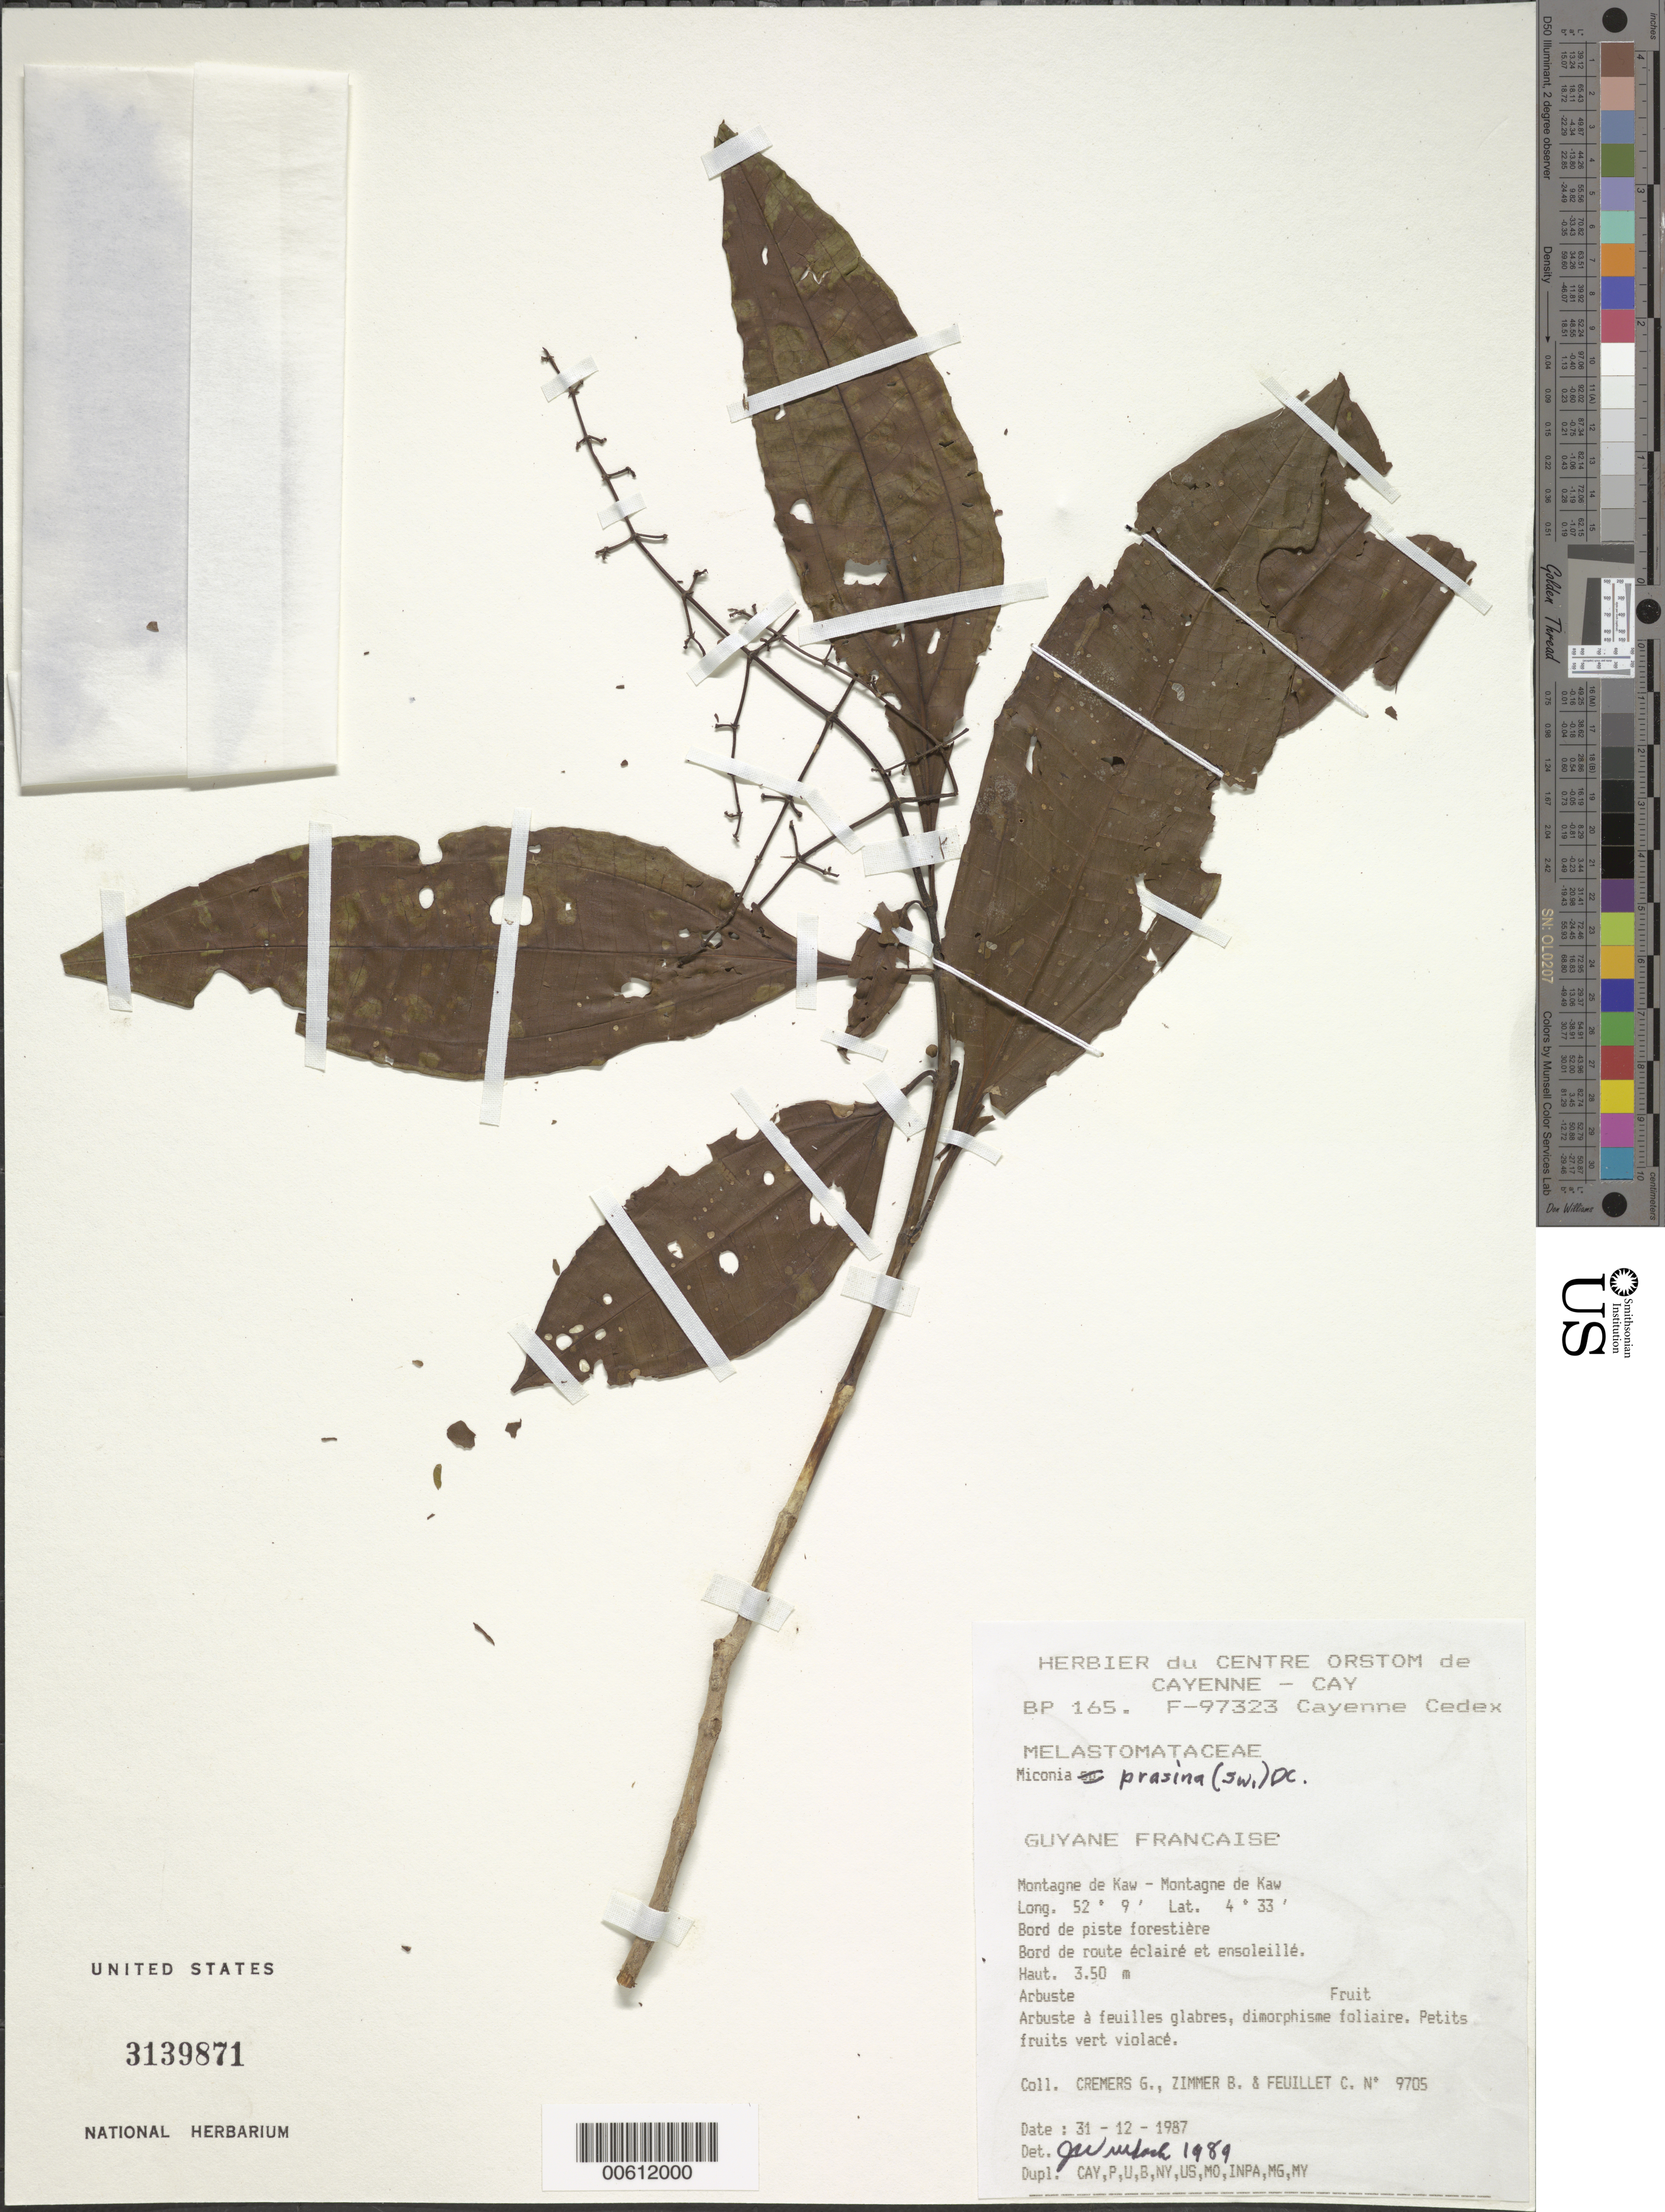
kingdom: Plantae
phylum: Tracheophyta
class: Magnoliopsida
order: Myrtales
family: Melastomataceae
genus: Miconia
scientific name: Miconia prasina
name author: (Sw.) DC.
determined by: Wurdack, John J., (US), US (UNITED STATES)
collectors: G. Cremers, B. Zimmer & C. Feuillet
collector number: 9705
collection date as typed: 31 Dec 1987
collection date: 1987-12-31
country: French Guiana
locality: Montagne de Kaw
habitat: Bord de piste forestiere; bord de route eclaire et ensoleille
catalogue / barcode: US 3139871